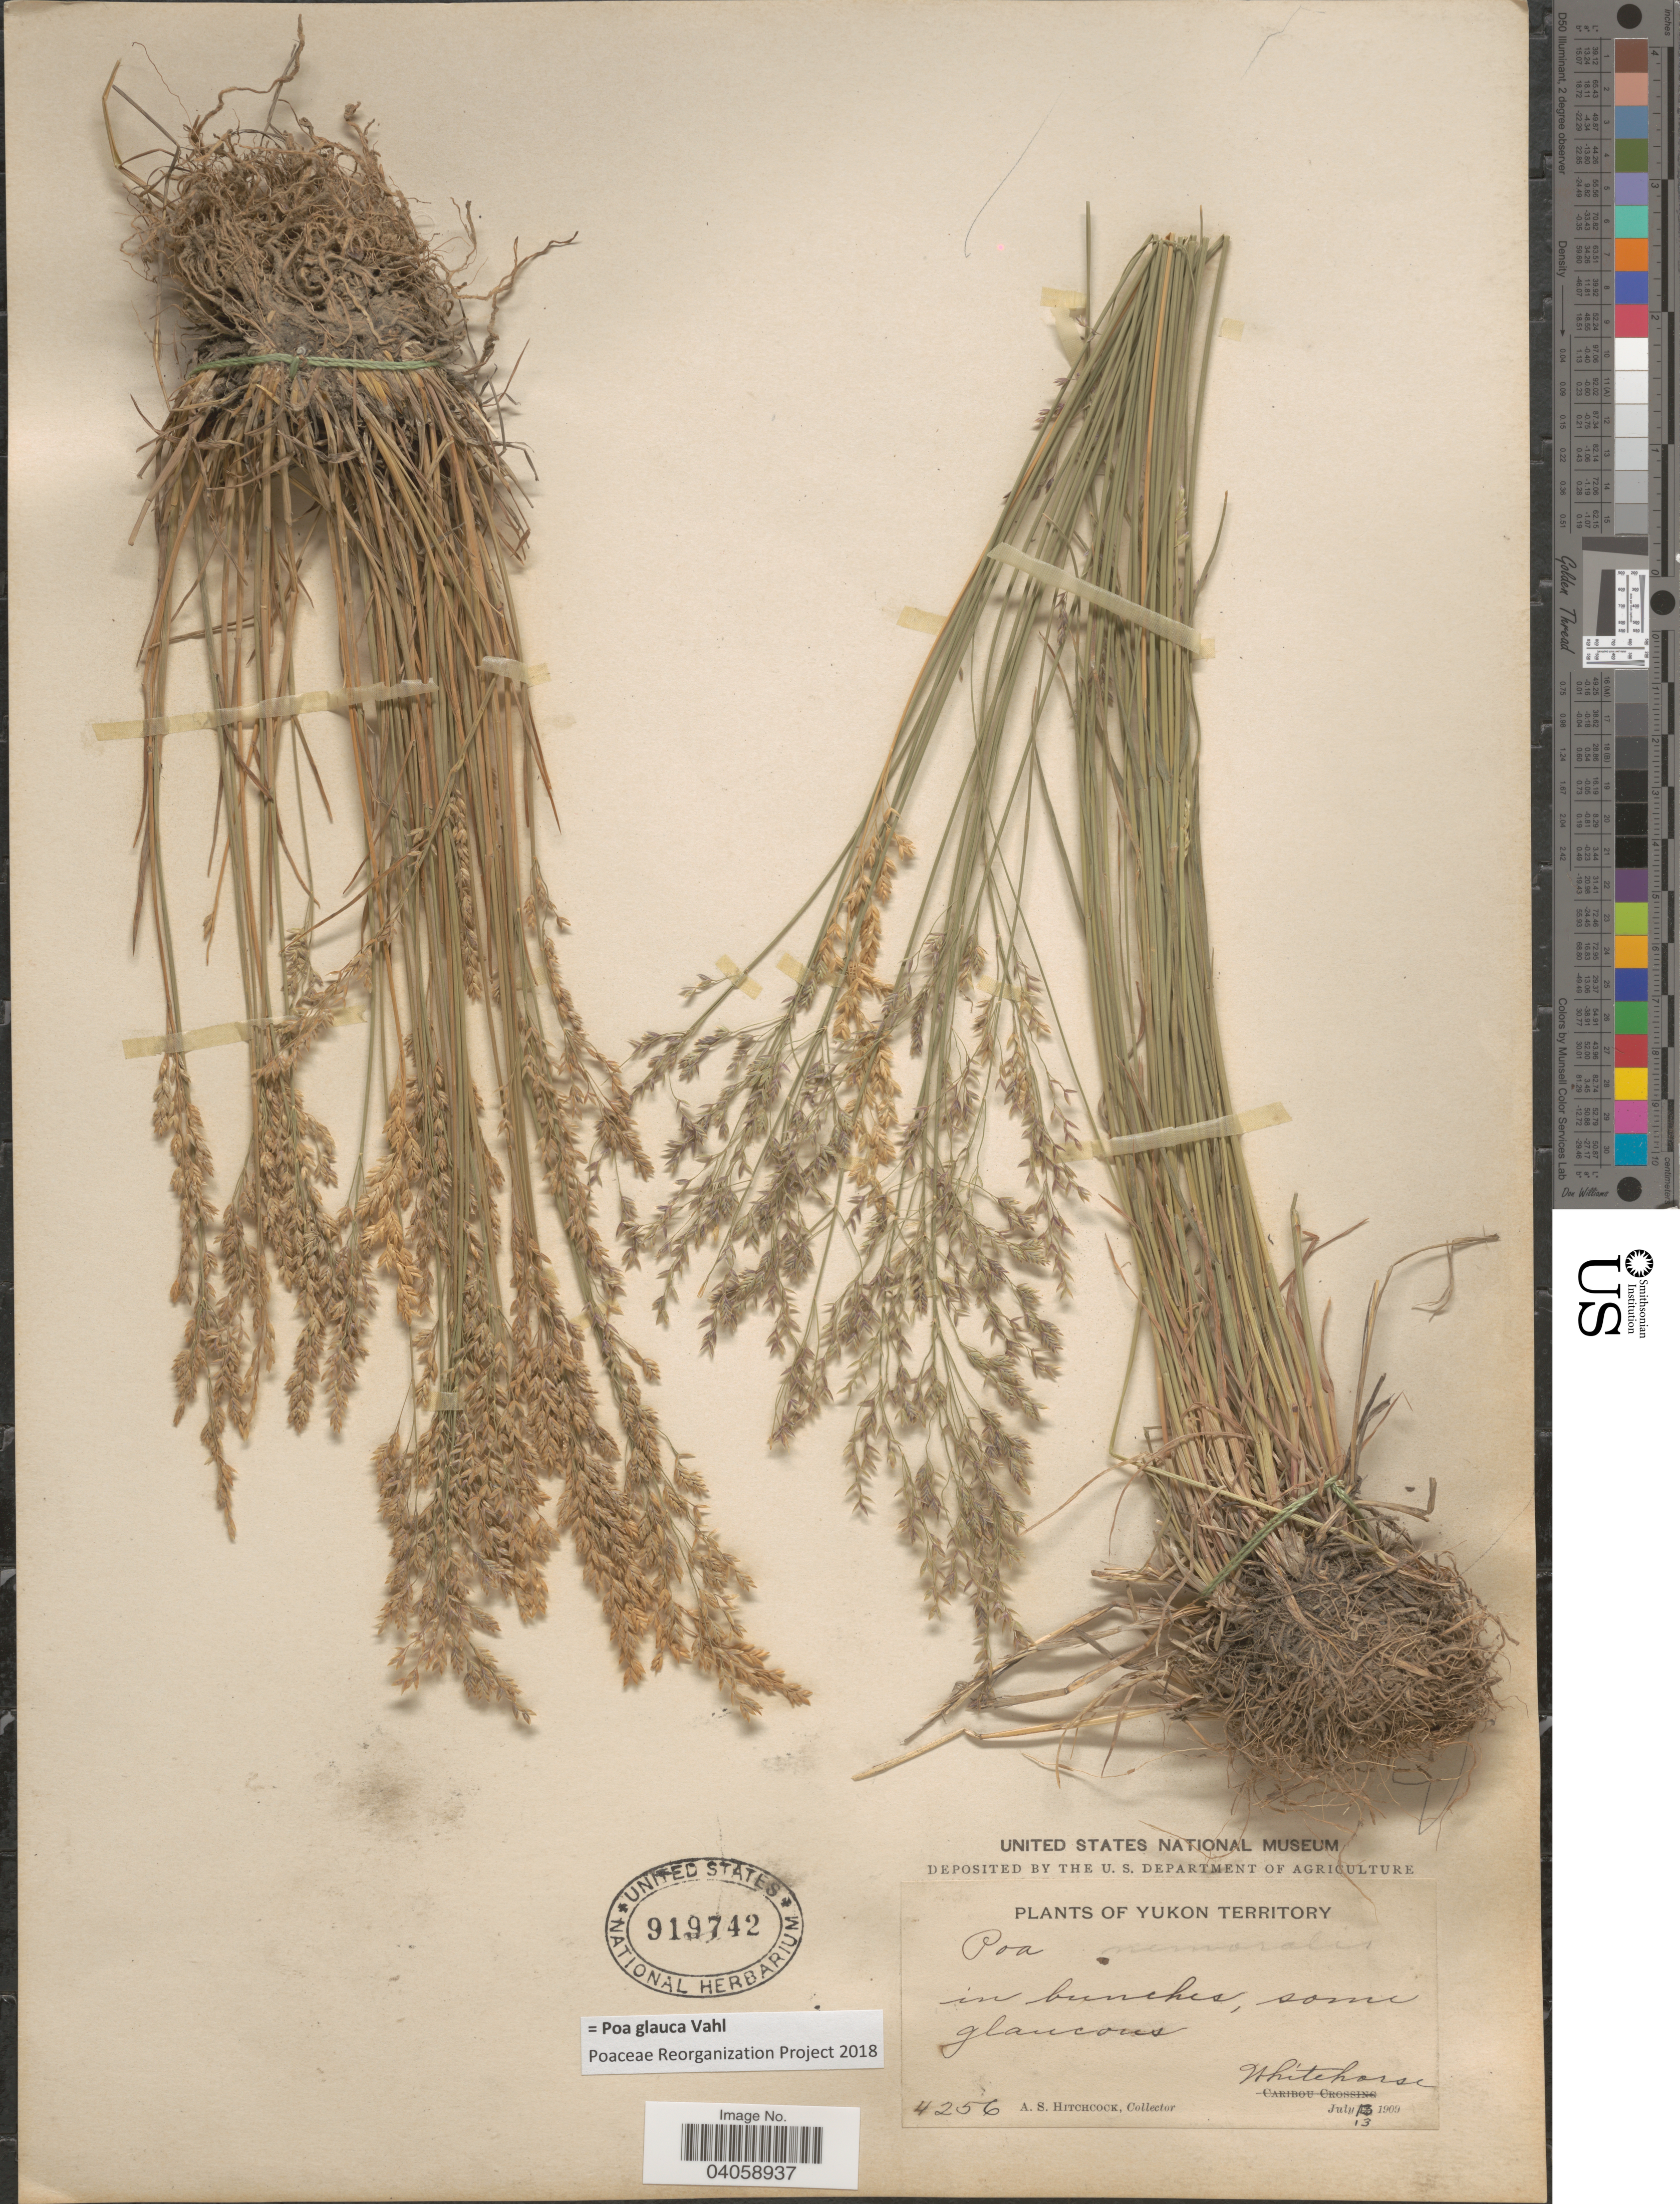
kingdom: Plantae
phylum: Tracheophyta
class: Liliopsida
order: Poales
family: Poaceae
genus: Poa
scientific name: Poa glauca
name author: Vahl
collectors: A. S. Hitchcock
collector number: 4256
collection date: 1909-07-13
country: Canada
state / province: Yukon Territory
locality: Whitehorse.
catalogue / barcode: US 919742